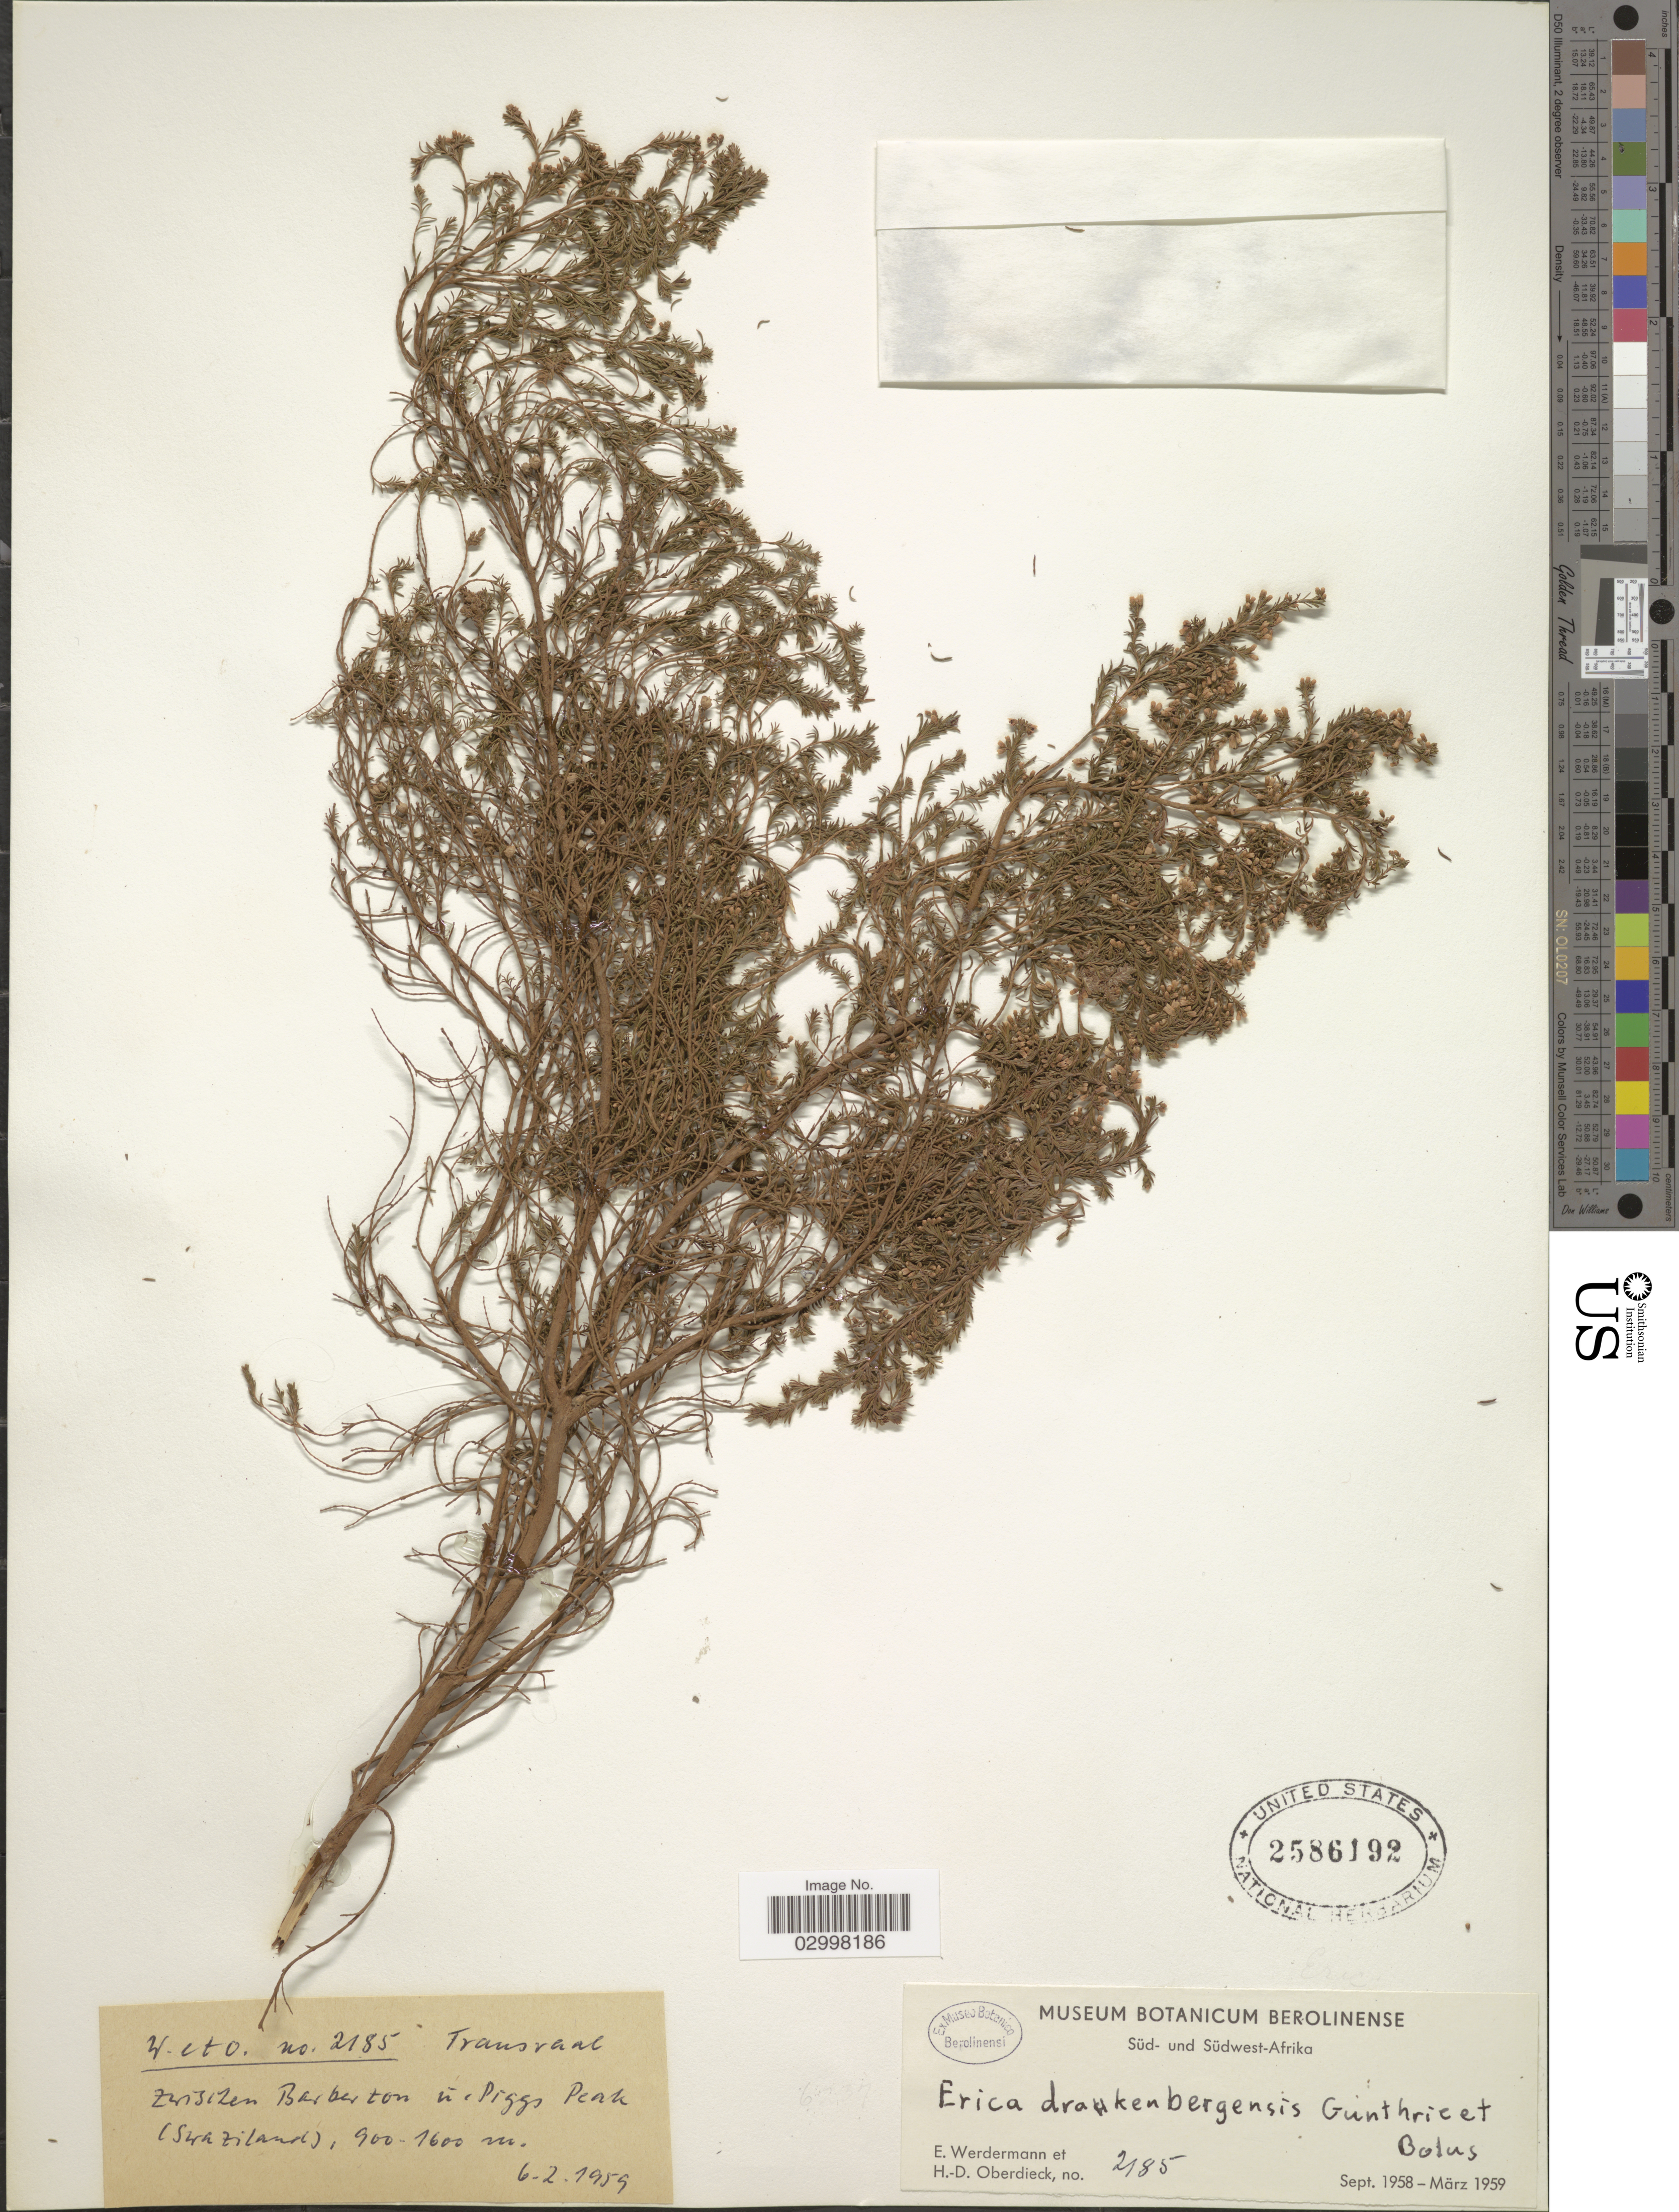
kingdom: Plantae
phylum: Tracheophyta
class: Magnoliopsida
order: Ericales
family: Ericaceae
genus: Erica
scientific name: Erica drakensbergensis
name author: Guthrie & Bolus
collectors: E. Werdermann & H. Oberdieck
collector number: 2185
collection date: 1959-06-02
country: Eswatini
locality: Transvaal. Zwischen Barberton in Piggs Peak. Süd- und Südwest-Afrika. [unsure placement]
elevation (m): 900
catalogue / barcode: US 2586192